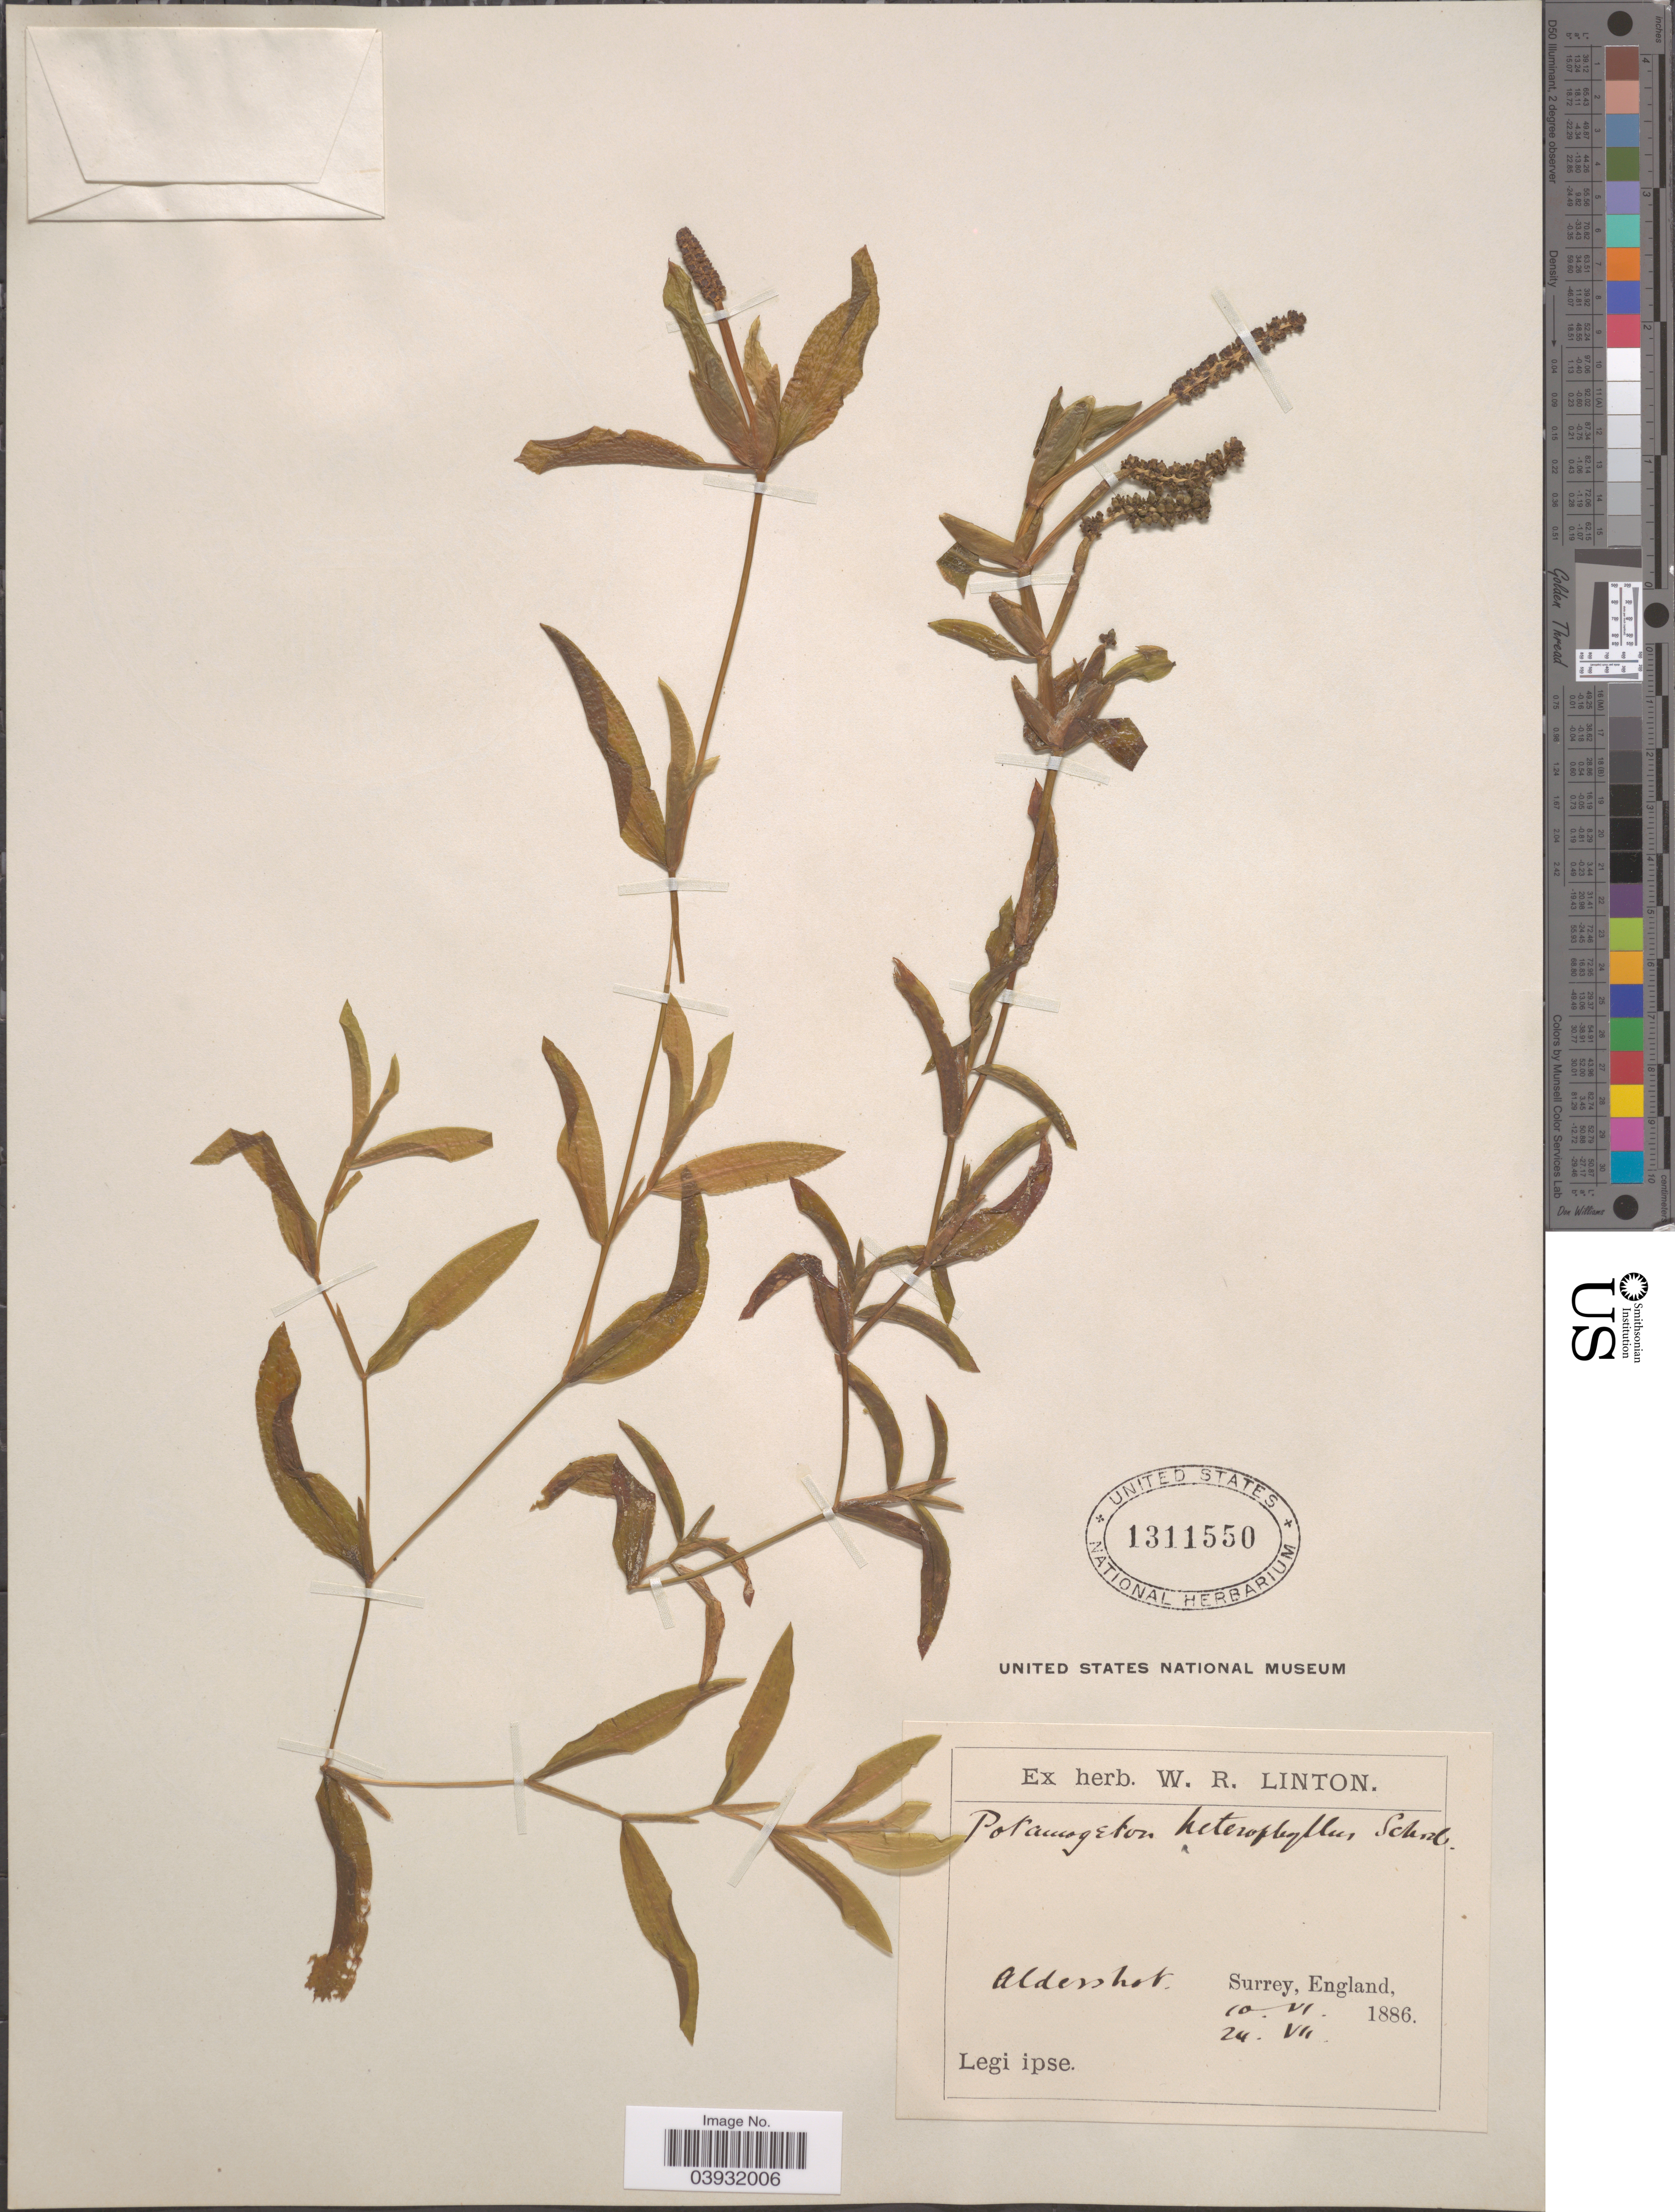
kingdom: Plantae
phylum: Tracheophyta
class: Liliopsida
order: Alismatales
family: Potamogetonaceae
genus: Potamogeton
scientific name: Potamogeton heterophyllus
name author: Schreb.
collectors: W. Linton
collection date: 1886-06-10/1886-07-24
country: United Kingdom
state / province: England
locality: Aldershot, Surrey.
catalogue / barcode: US 1311550